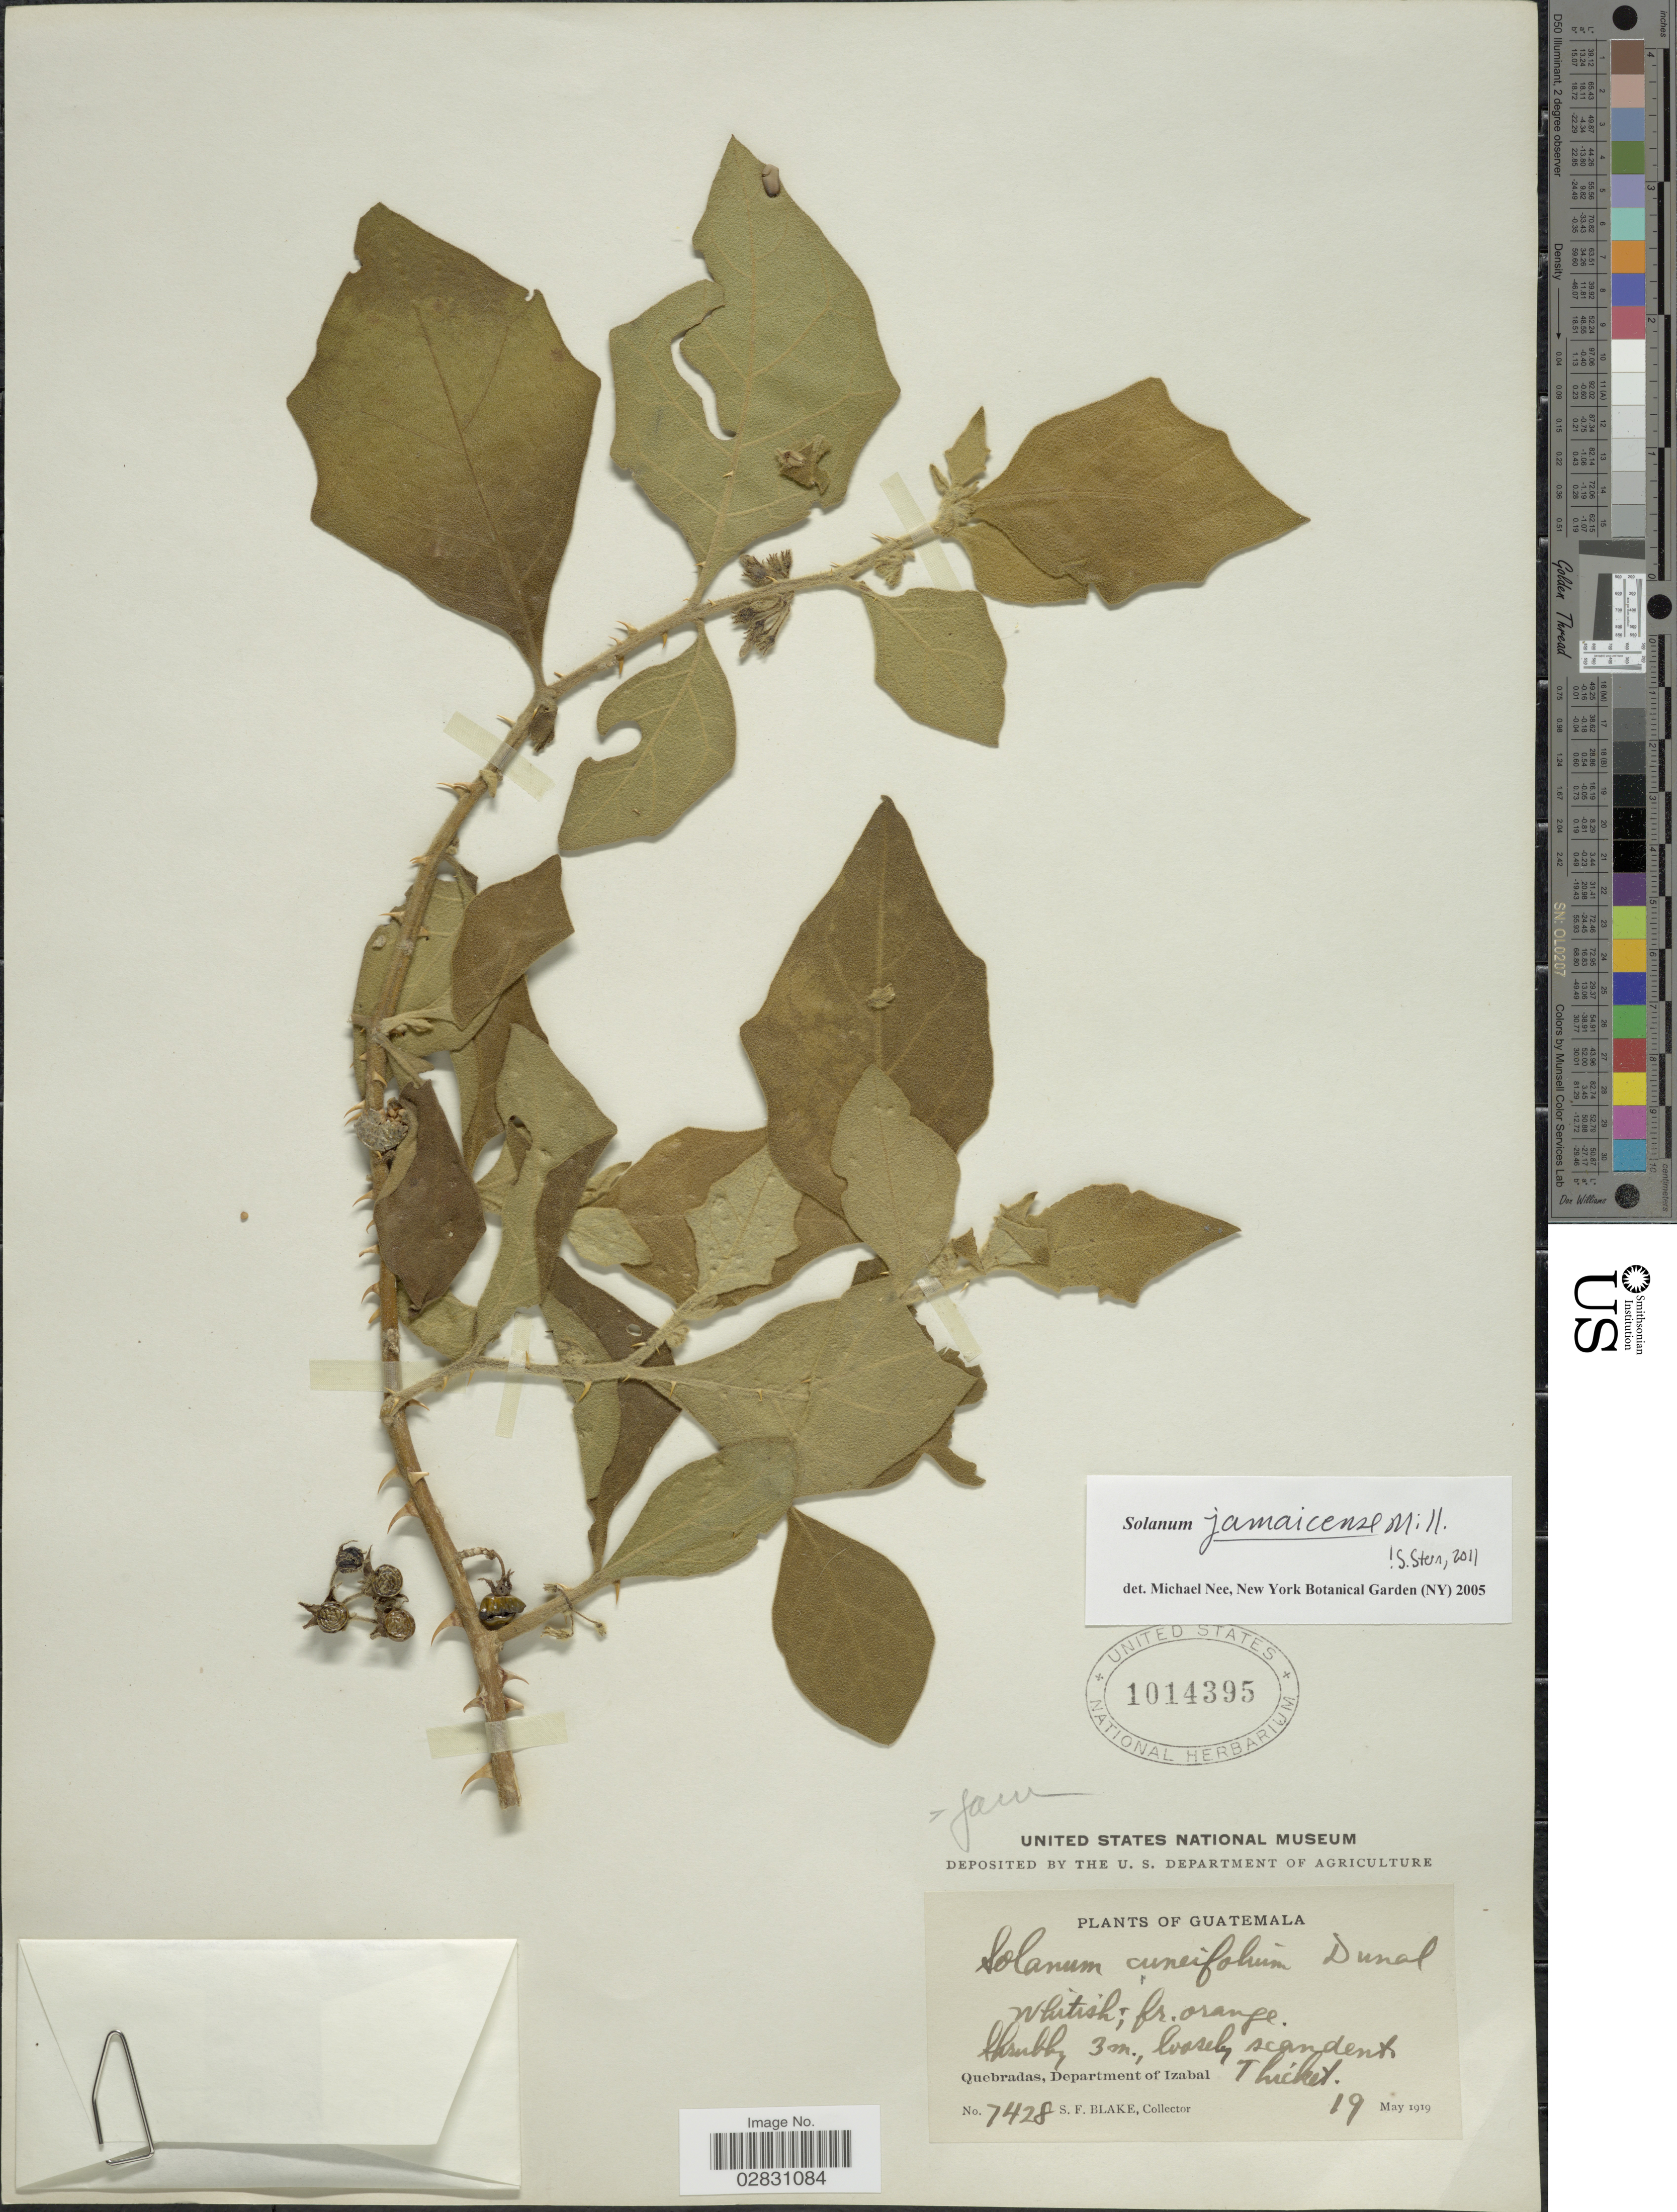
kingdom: Plantae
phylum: Tracheophyta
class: Magnoliopsida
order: Solanales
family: Solanaceae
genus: Solanum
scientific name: Solanum jamaicense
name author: Mill.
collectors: S. Blake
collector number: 7428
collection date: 1919-05-19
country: Guatemala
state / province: Izabal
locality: Quebradas, Department of Izabal.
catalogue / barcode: US 1014395